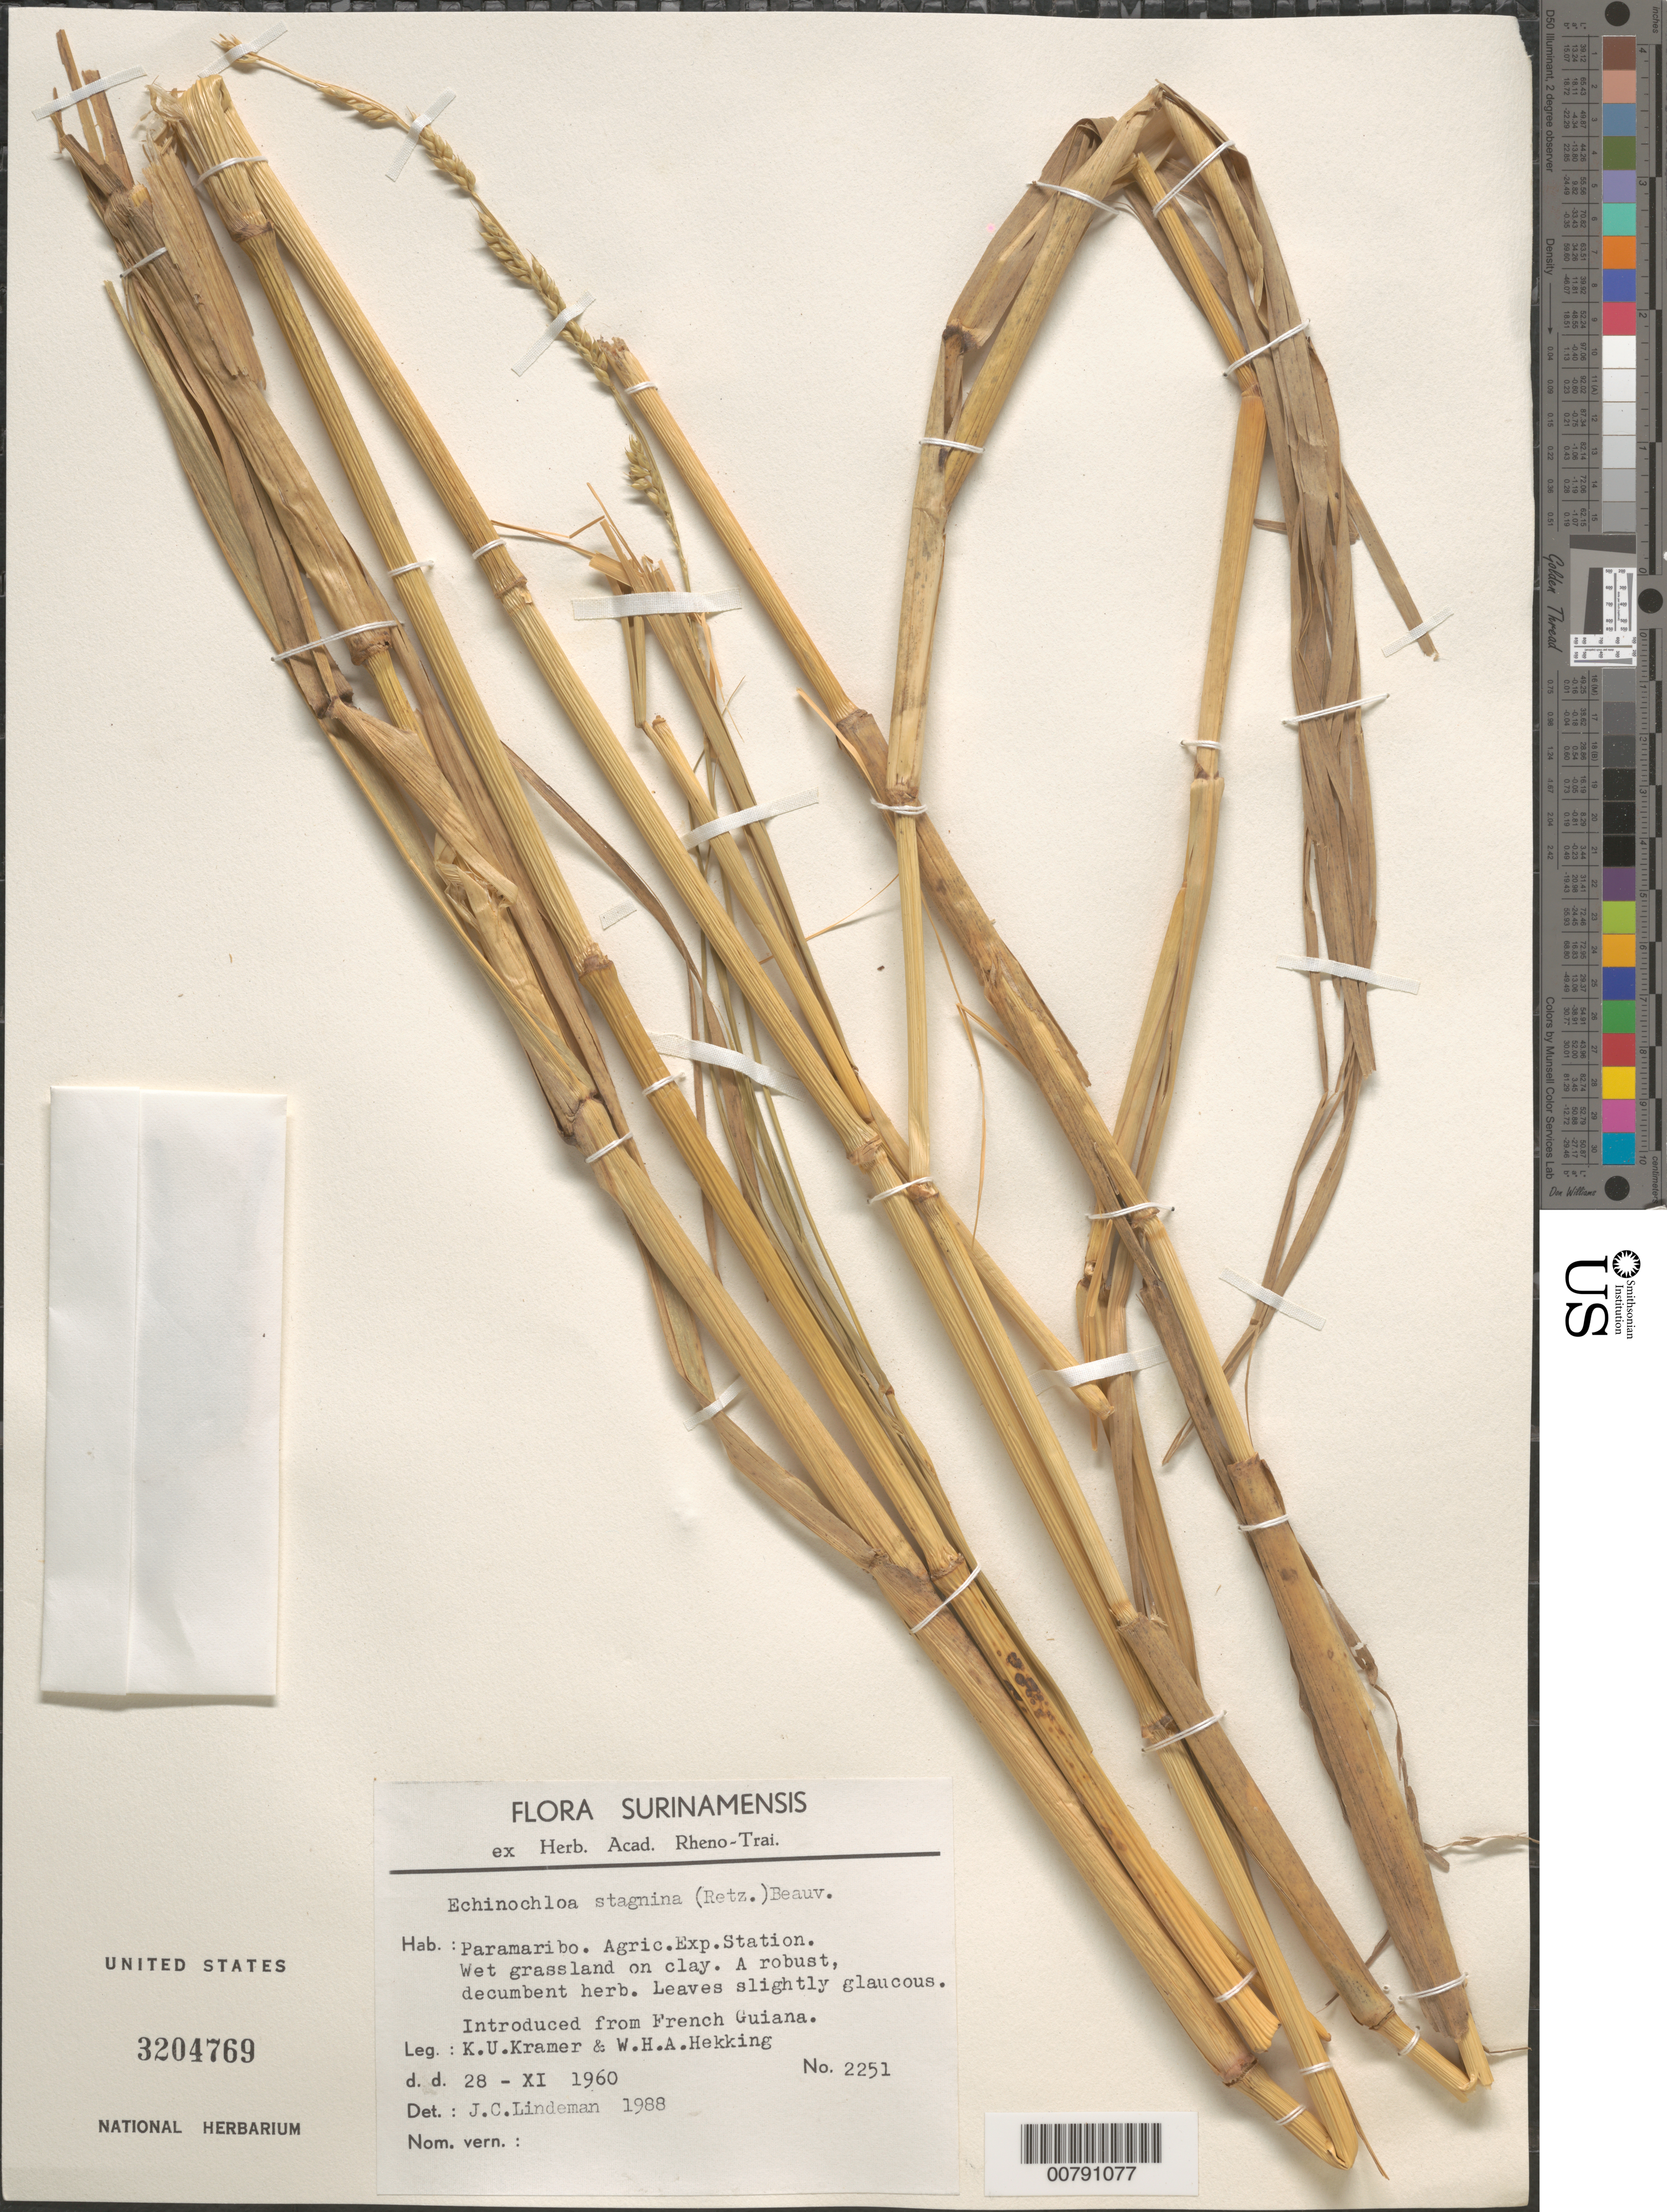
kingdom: Plantae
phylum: Tracheophyta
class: Liliopsida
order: Poales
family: Poaceae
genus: Echinochloa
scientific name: Echinochloa stagnina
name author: (Retz.) P. Beauv.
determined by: Lindeman, J. C.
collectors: K. U. Kramer & W. H. A. Hekking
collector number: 2251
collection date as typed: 28-Nov-60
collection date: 1960-11-28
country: Suriname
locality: Paramaribo, Agric. Exp. Station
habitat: Wet grassland on clay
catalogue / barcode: US 3204769